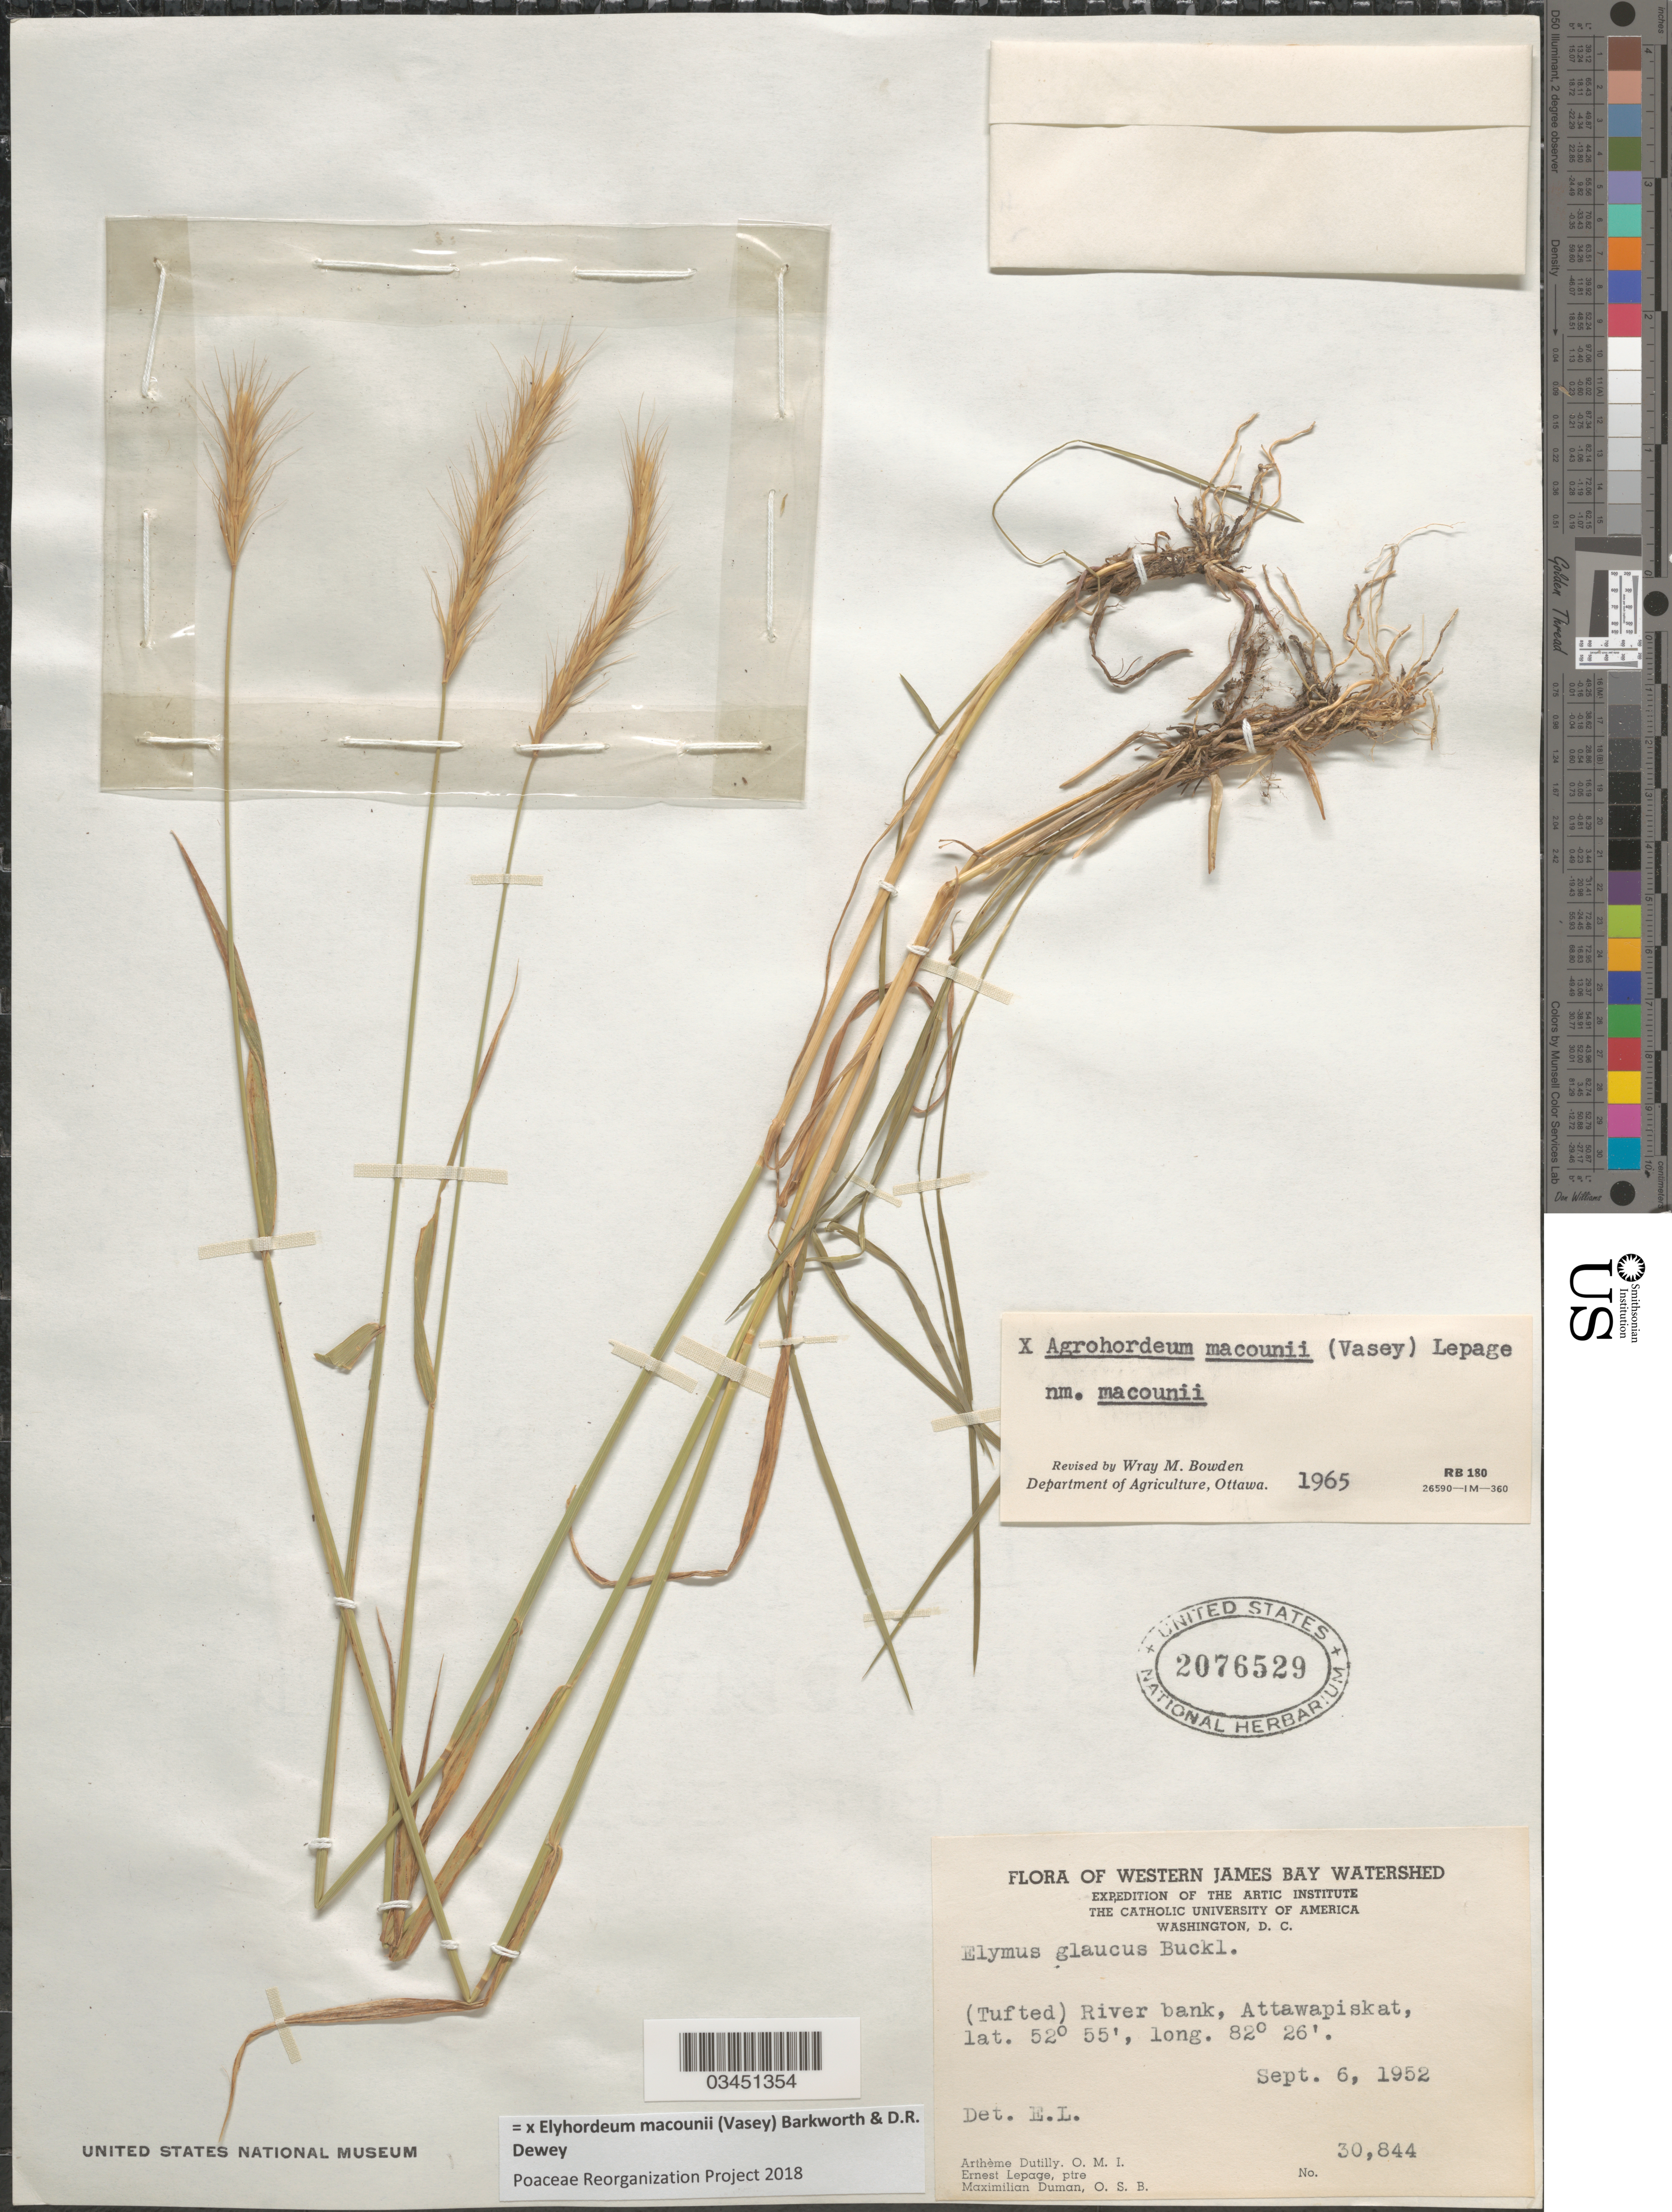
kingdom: Plantae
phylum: Tracheophyta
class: Liliopsida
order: Poales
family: Poaceae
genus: Elyhordeum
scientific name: x Elyhordeum macounii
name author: (Vasey) Barkworth & Dewey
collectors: A. Dutilly, E. Lepage & M. Duman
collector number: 30844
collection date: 1952-09-06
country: Canada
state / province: Ontario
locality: Western James Bay Watershed. Expedition of the Arctic Institute. (Tufted) River bank, Attawapiskat.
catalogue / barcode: US 2076529